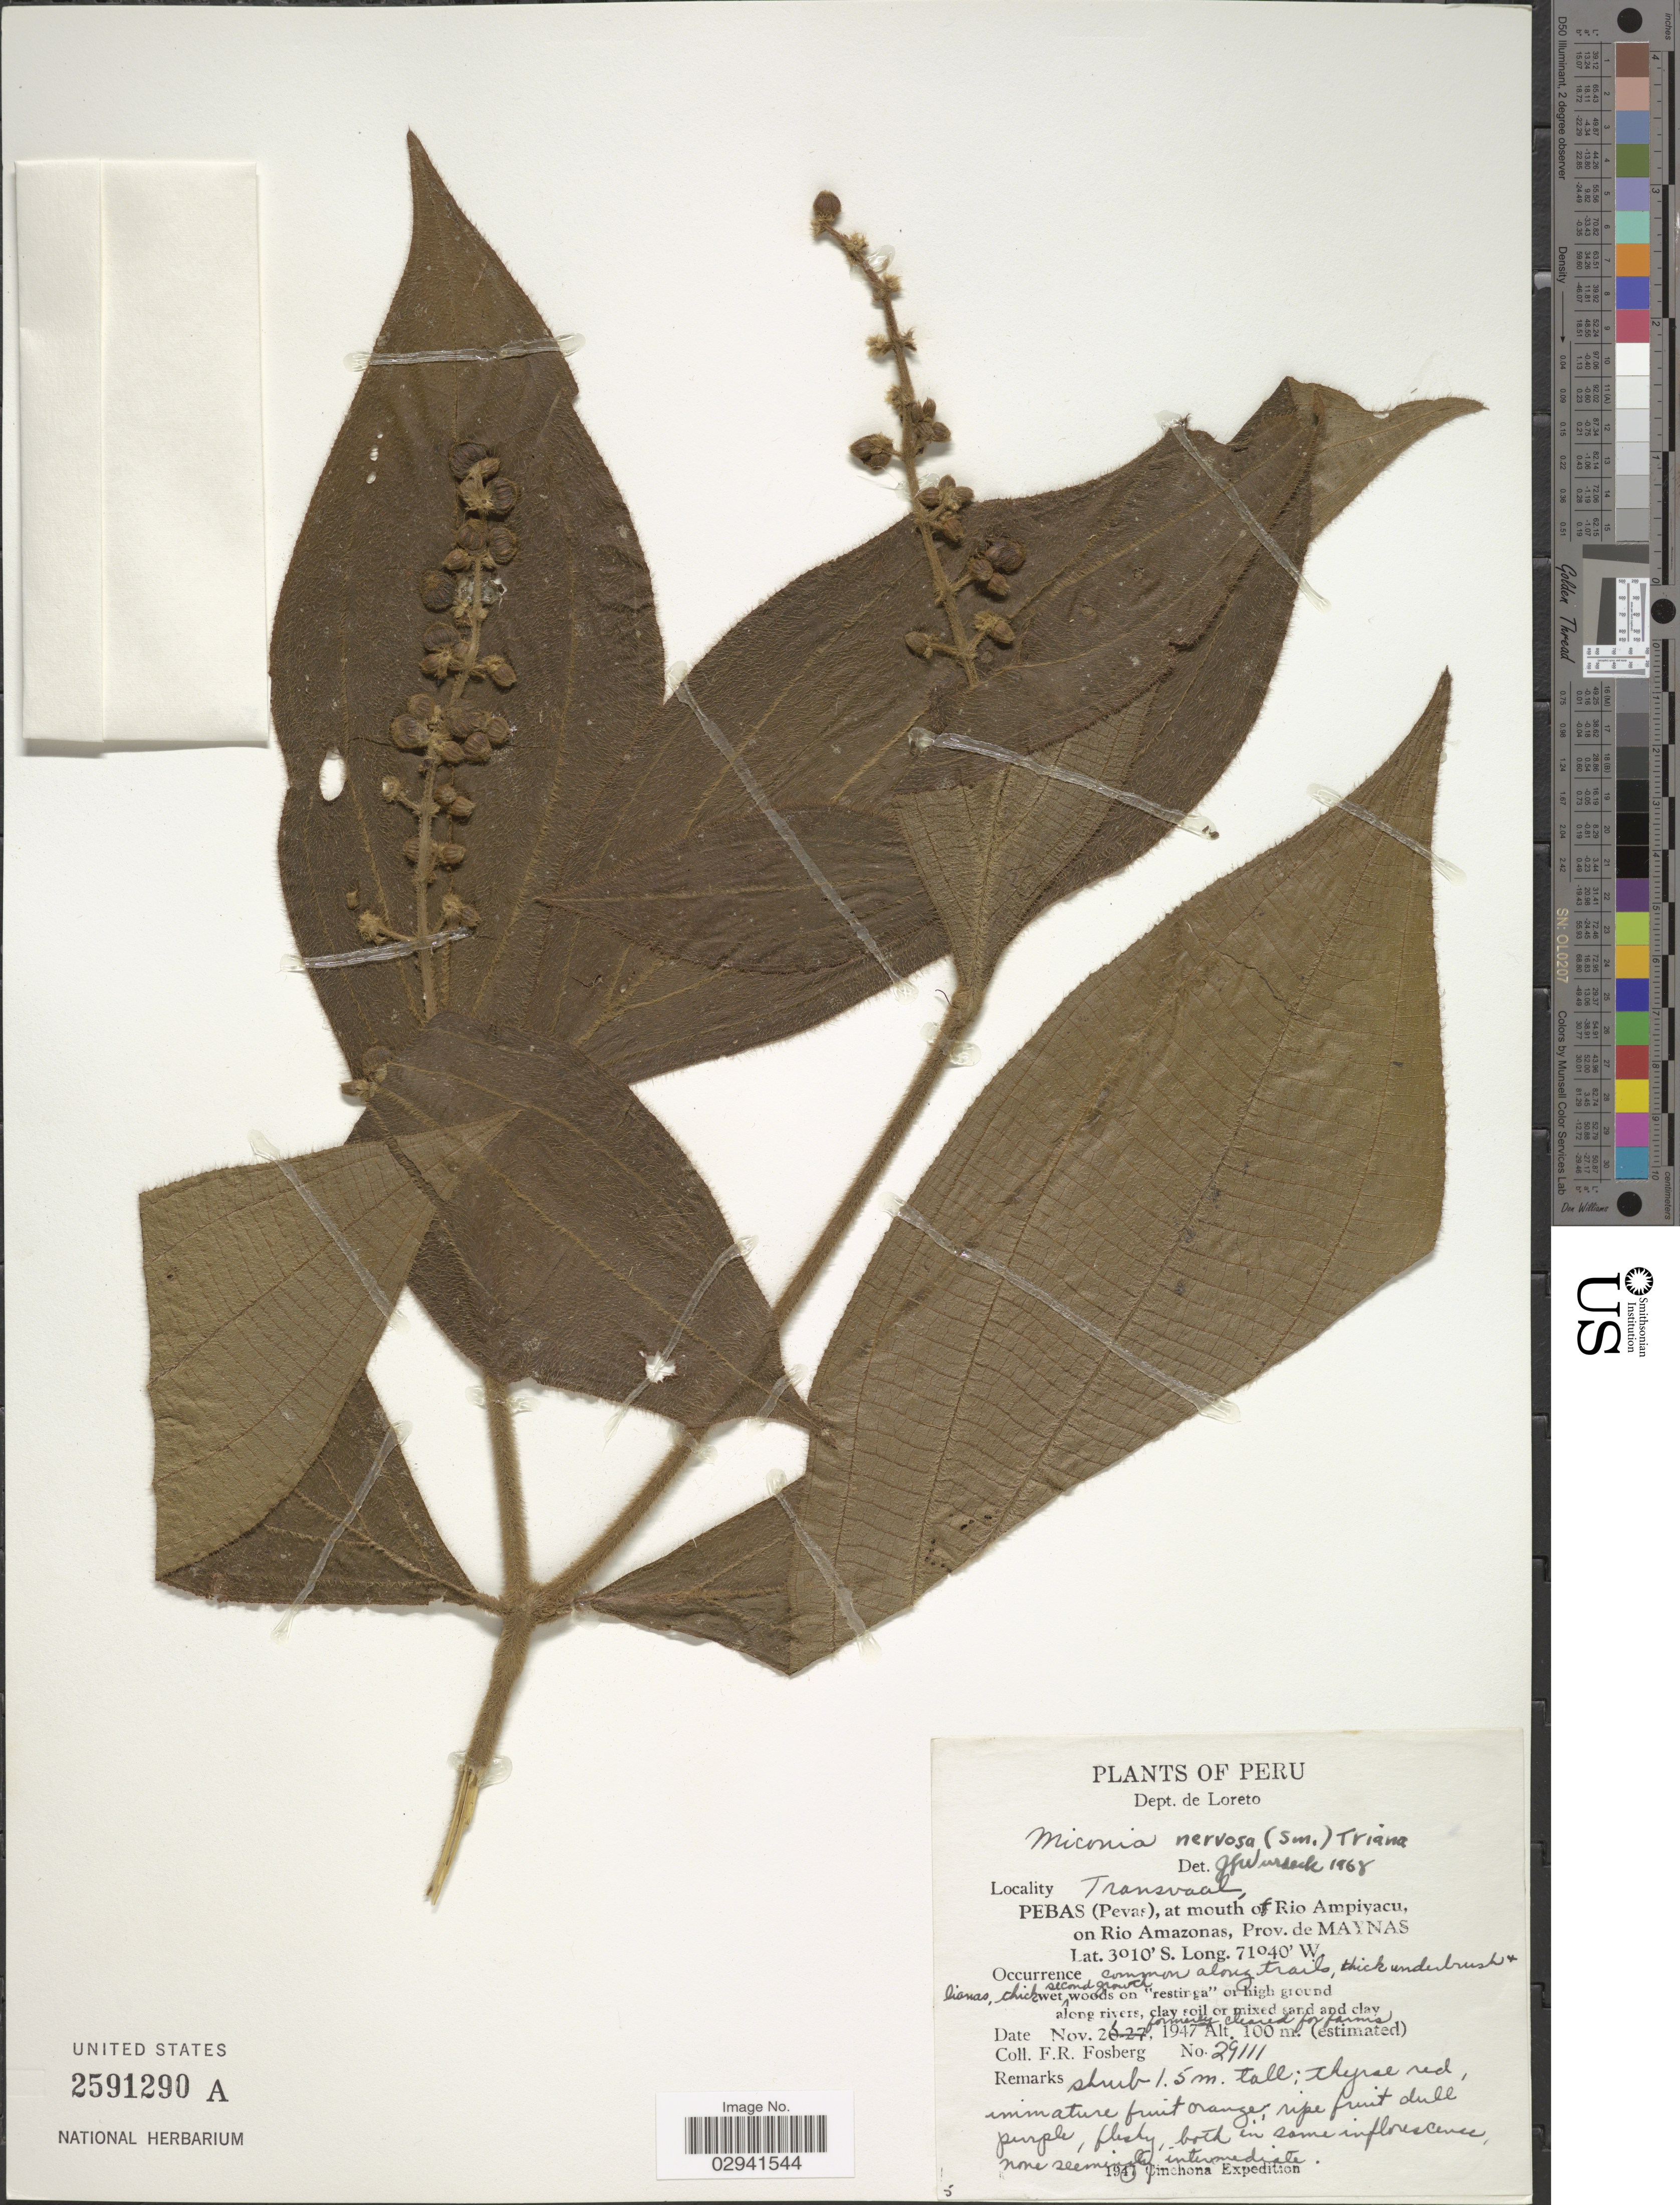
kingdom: Plantae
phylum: Tracheophyta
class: Magnoliopsida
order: Myrtales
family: Melastomataceae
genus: Miconia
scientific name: Miconia nervosa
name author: (Sm.) Triana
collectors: F. R. Fosberg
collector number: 29111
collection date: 1947-11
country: Peru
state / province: Loreto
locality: Dept. de Loreto. Transvaal, Pebas (Pevas), at mouth of Rio Ampiyacu, on Rio Amazonas, Prov. de Maynas.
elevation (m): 100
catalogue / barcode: US 2591290A